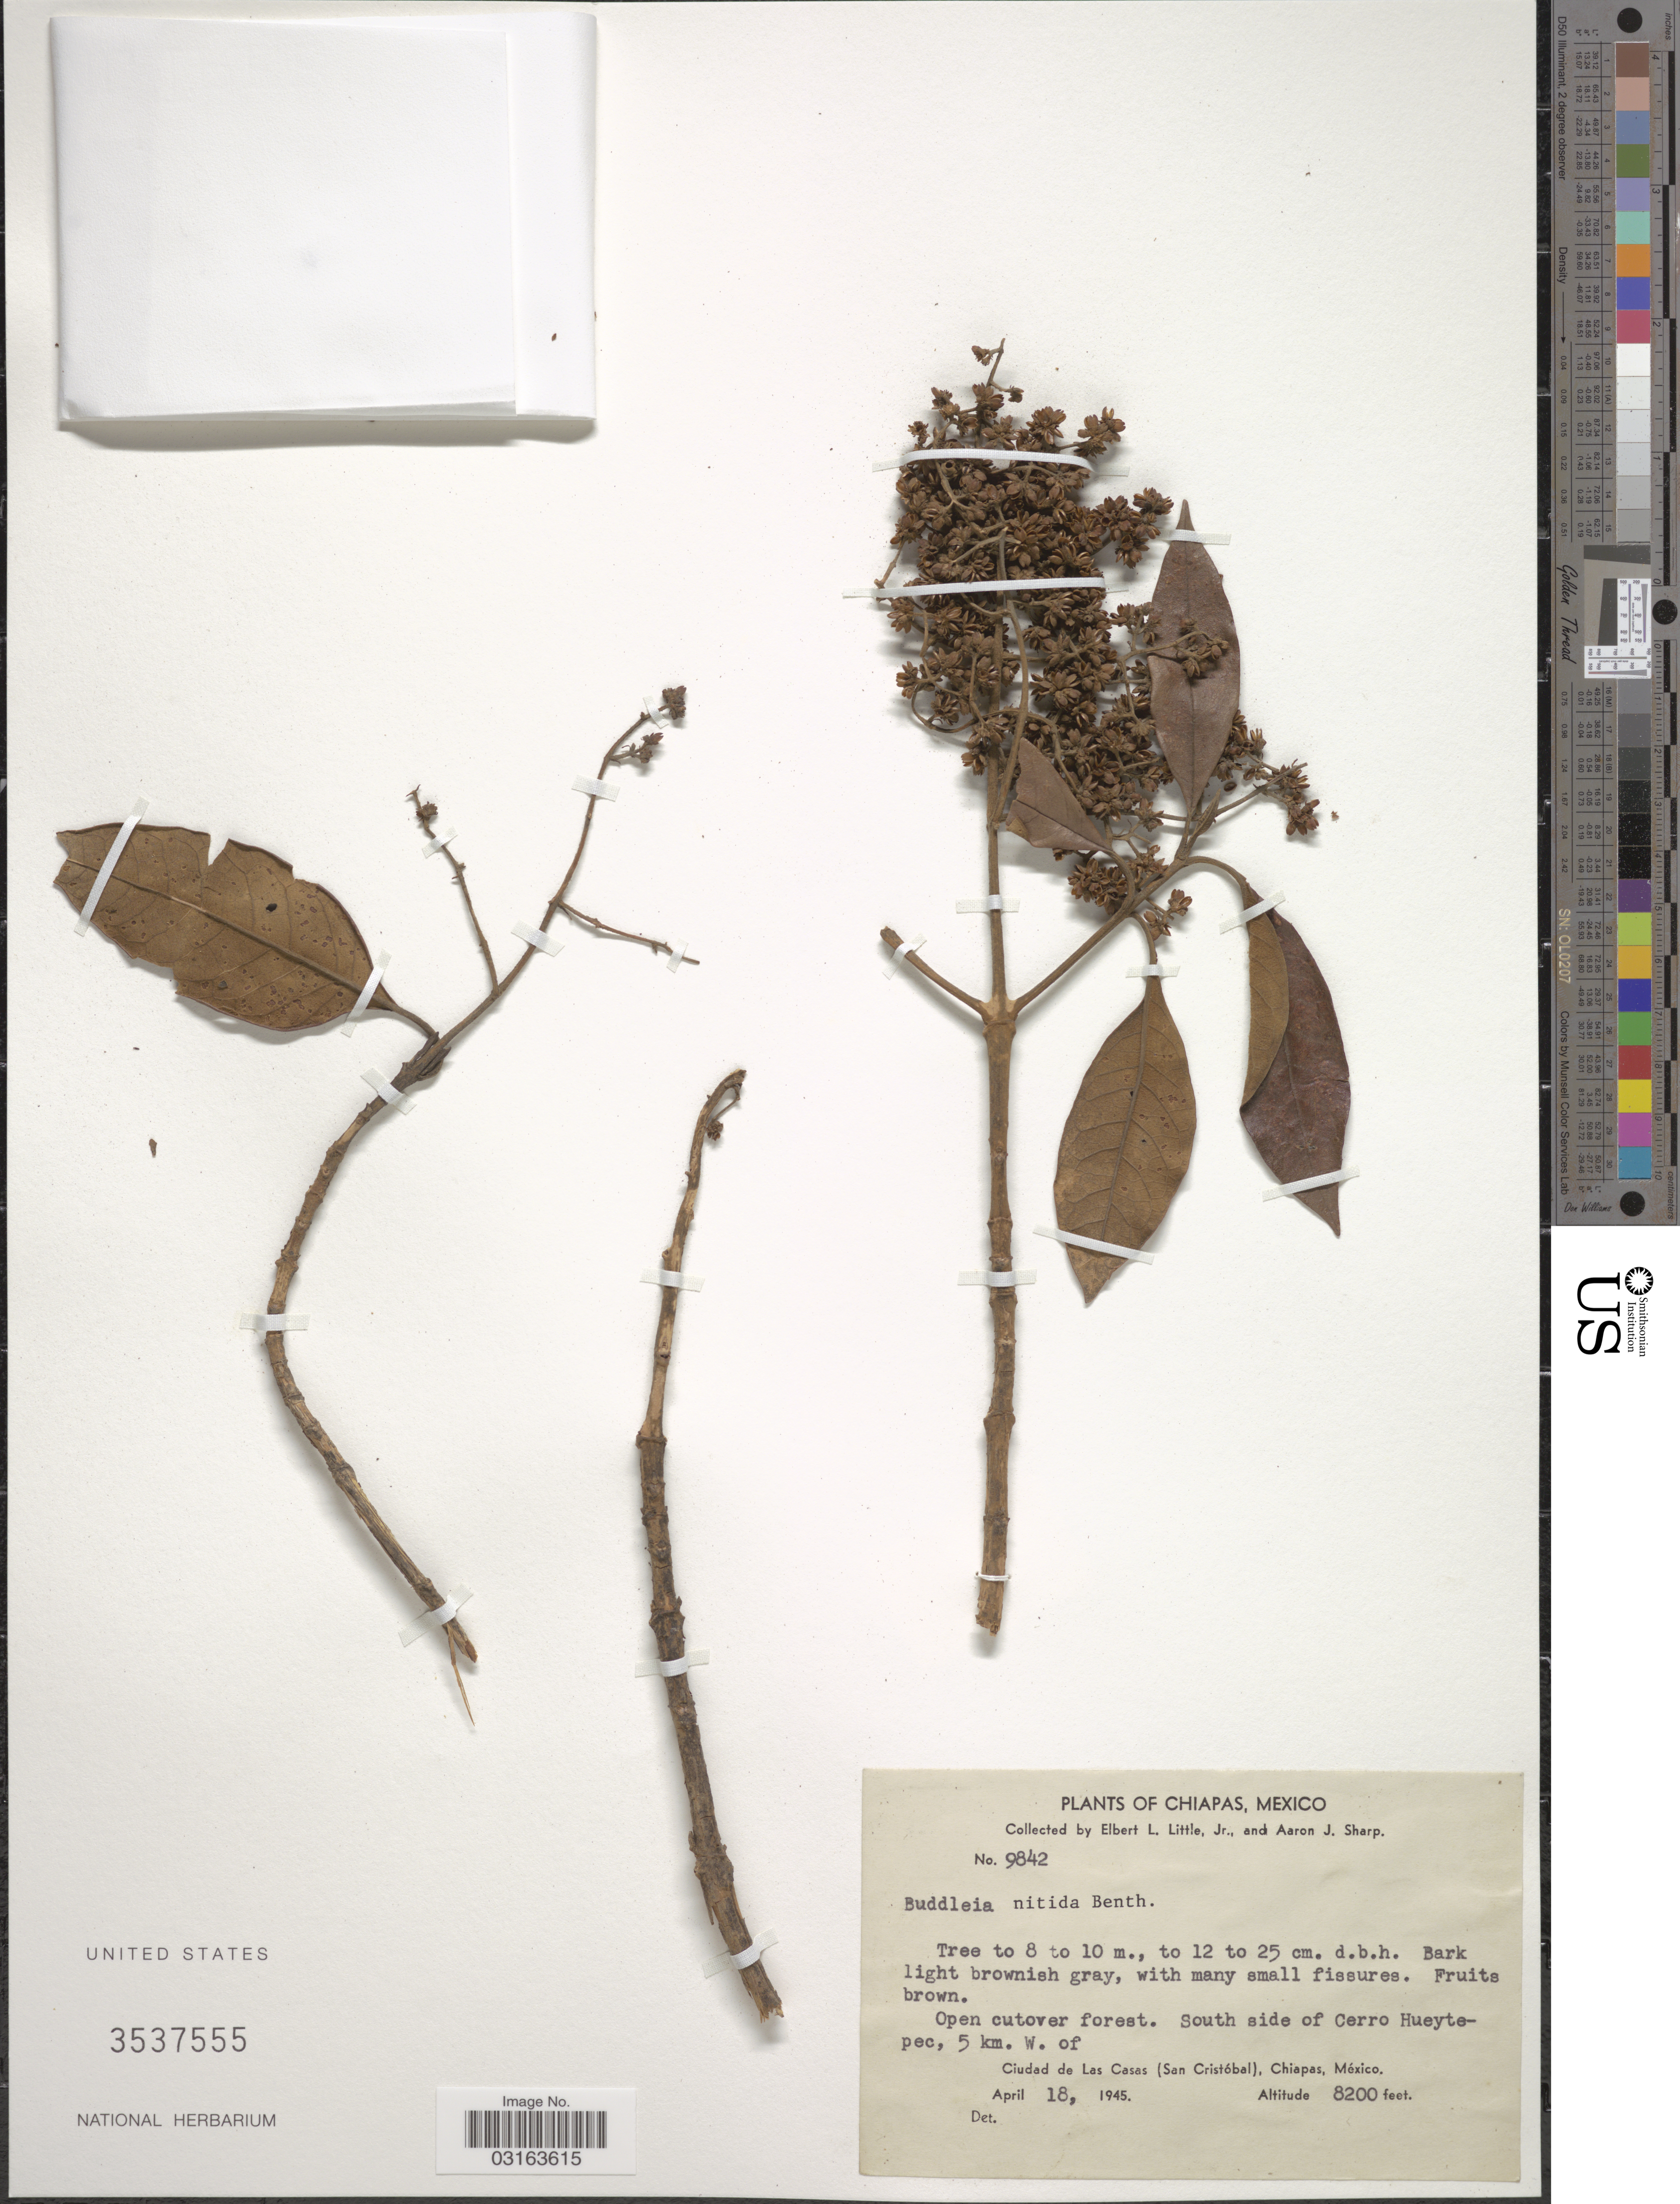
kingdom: Plantae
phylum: Tracheophyta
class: Magnoliopsida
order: Lamiales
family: Scrophulariaceae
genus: Buddleja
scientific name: Buddleja nitida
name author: Benth.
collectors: E. L. Little & Mrs A. J. Sharp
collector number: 9842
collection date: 1945-04-18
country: Mexico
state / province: Chiapas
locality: South side of Cerro Hueytepec, 5 km. W. of Ciudad de Las Casas (San Cristóbal).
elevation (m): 2499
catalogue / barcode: US 3537555